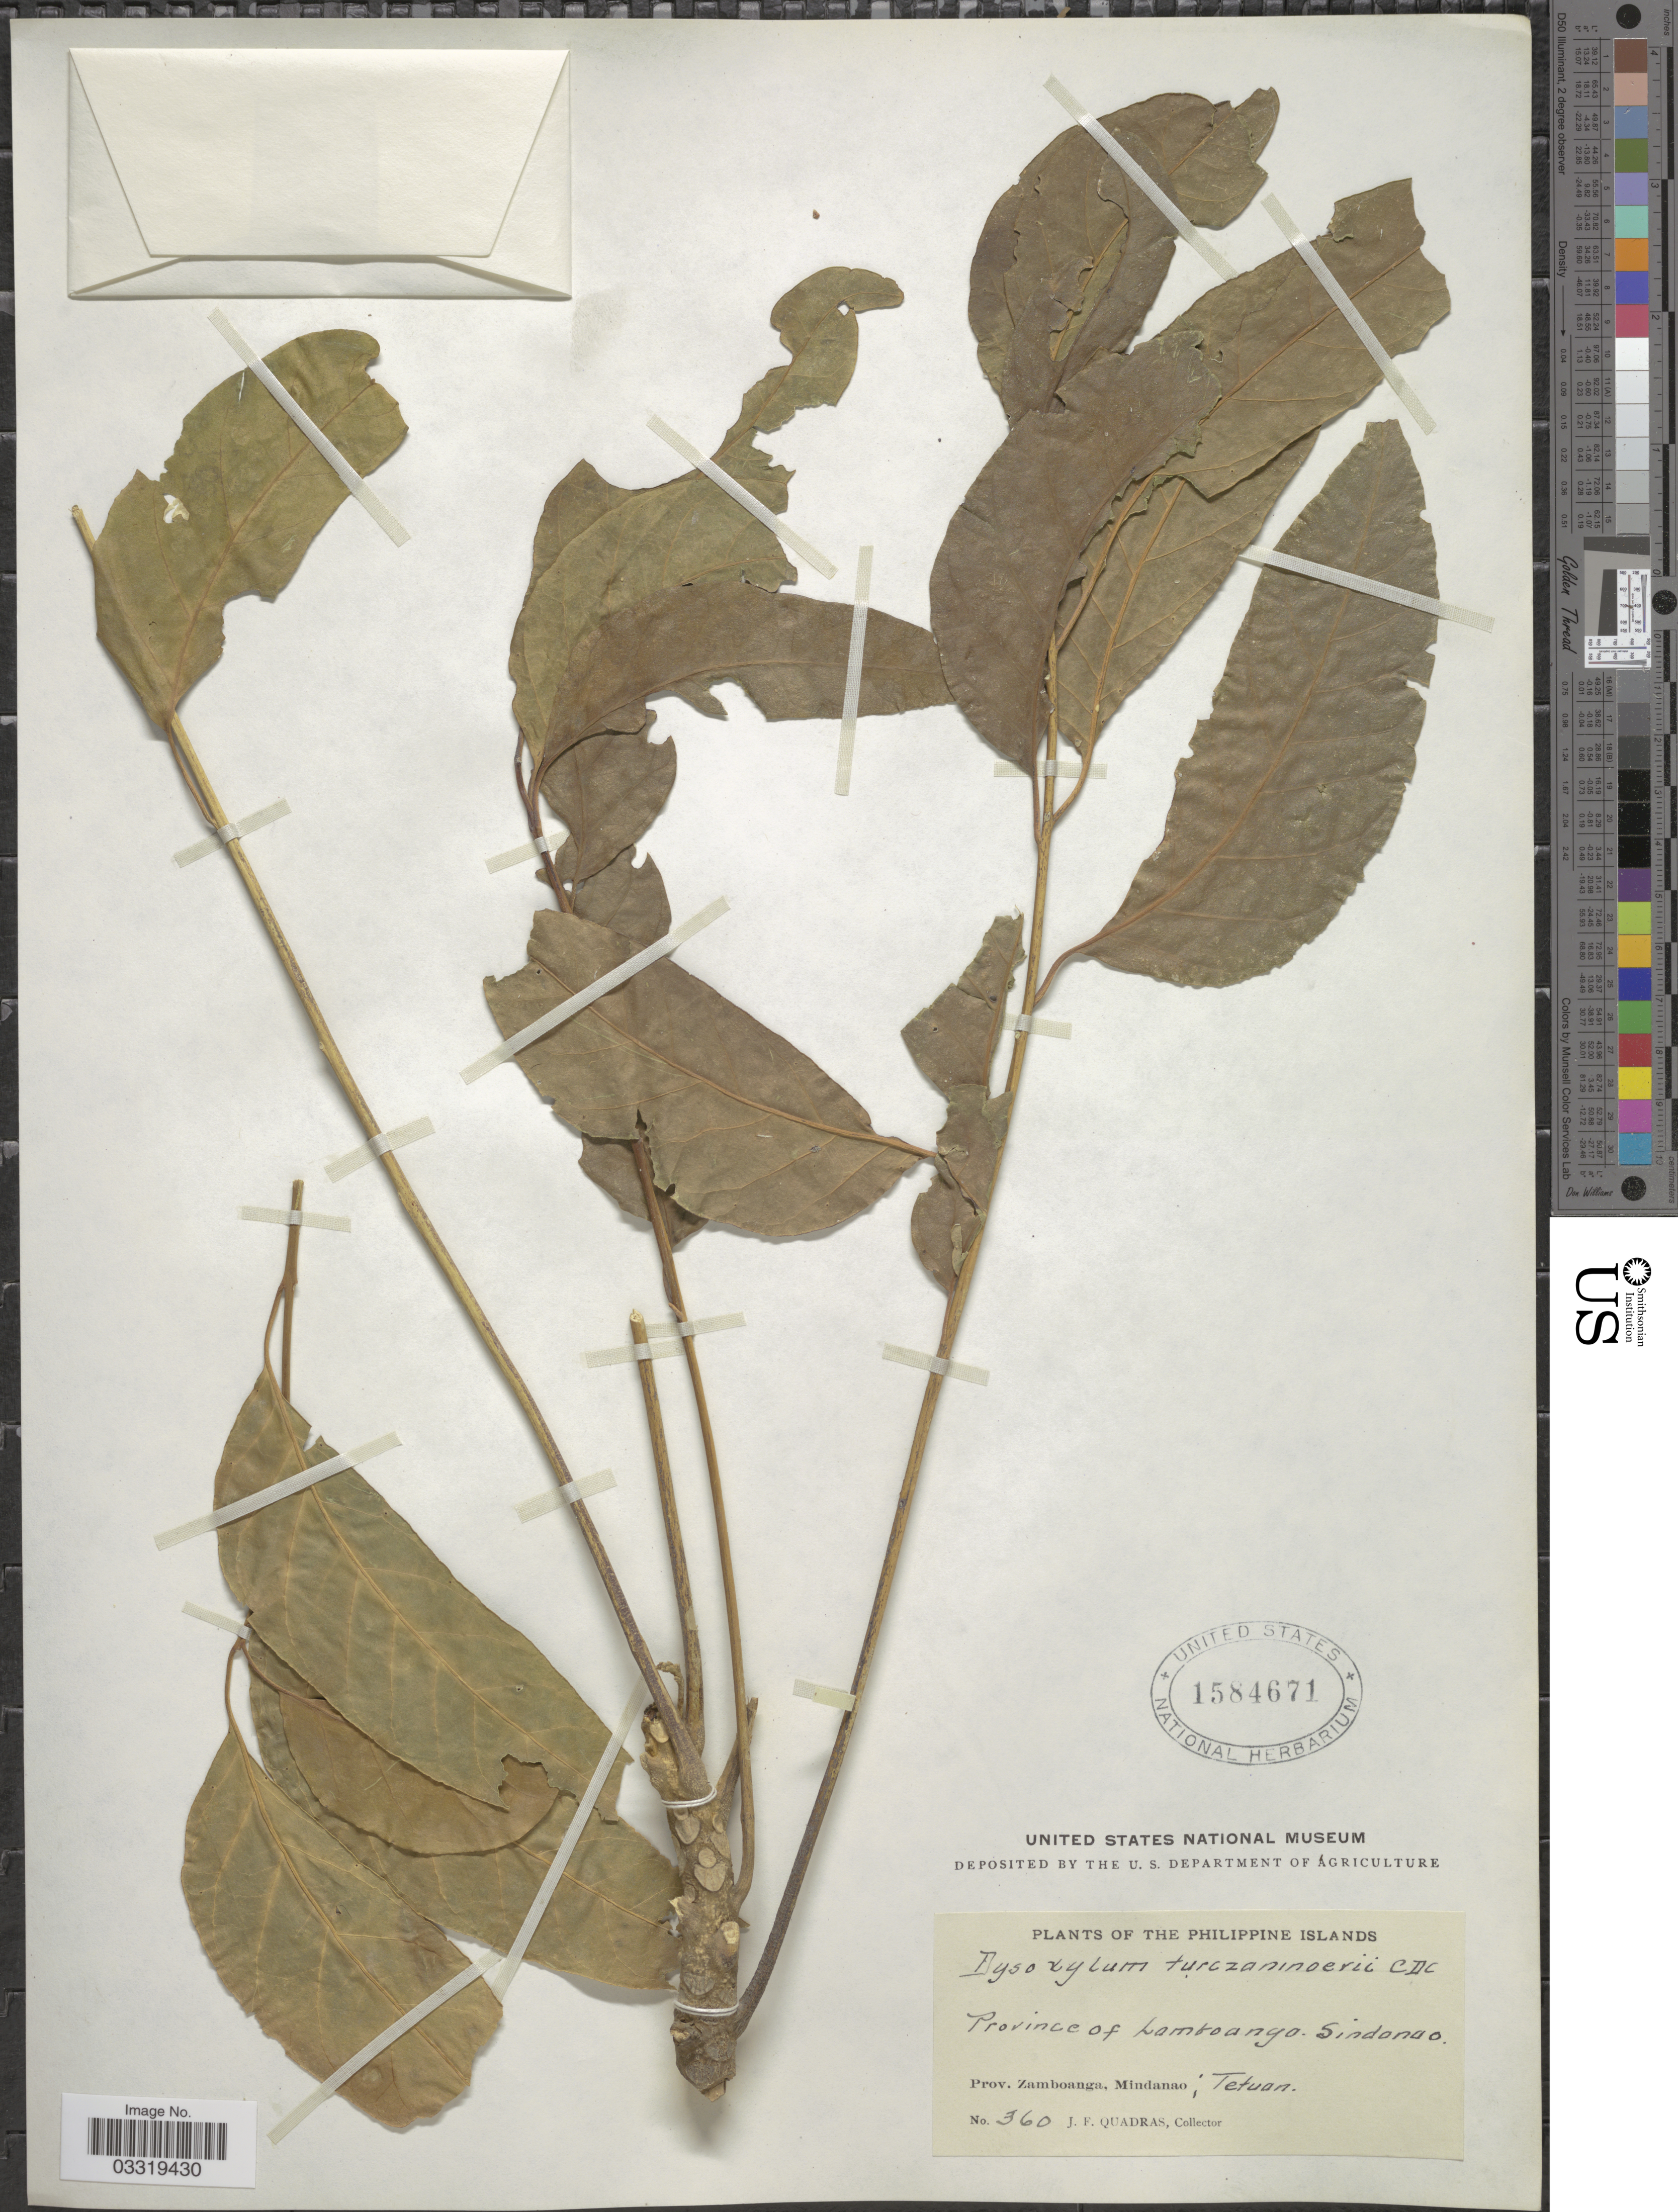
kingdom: Plantae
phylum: Tracheophyta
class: Magnoliopsida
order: Sapindales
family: Meliaceae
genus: Dysoxylum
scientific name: Dysoxylum oppositifolium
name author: F. Muell.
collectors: J. Quadras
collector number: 360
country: Philippines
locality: Province of Zamboango, Mindanao, Prov. Zamboanga, Mindanao: Tetuan.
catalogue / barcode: US 1584671